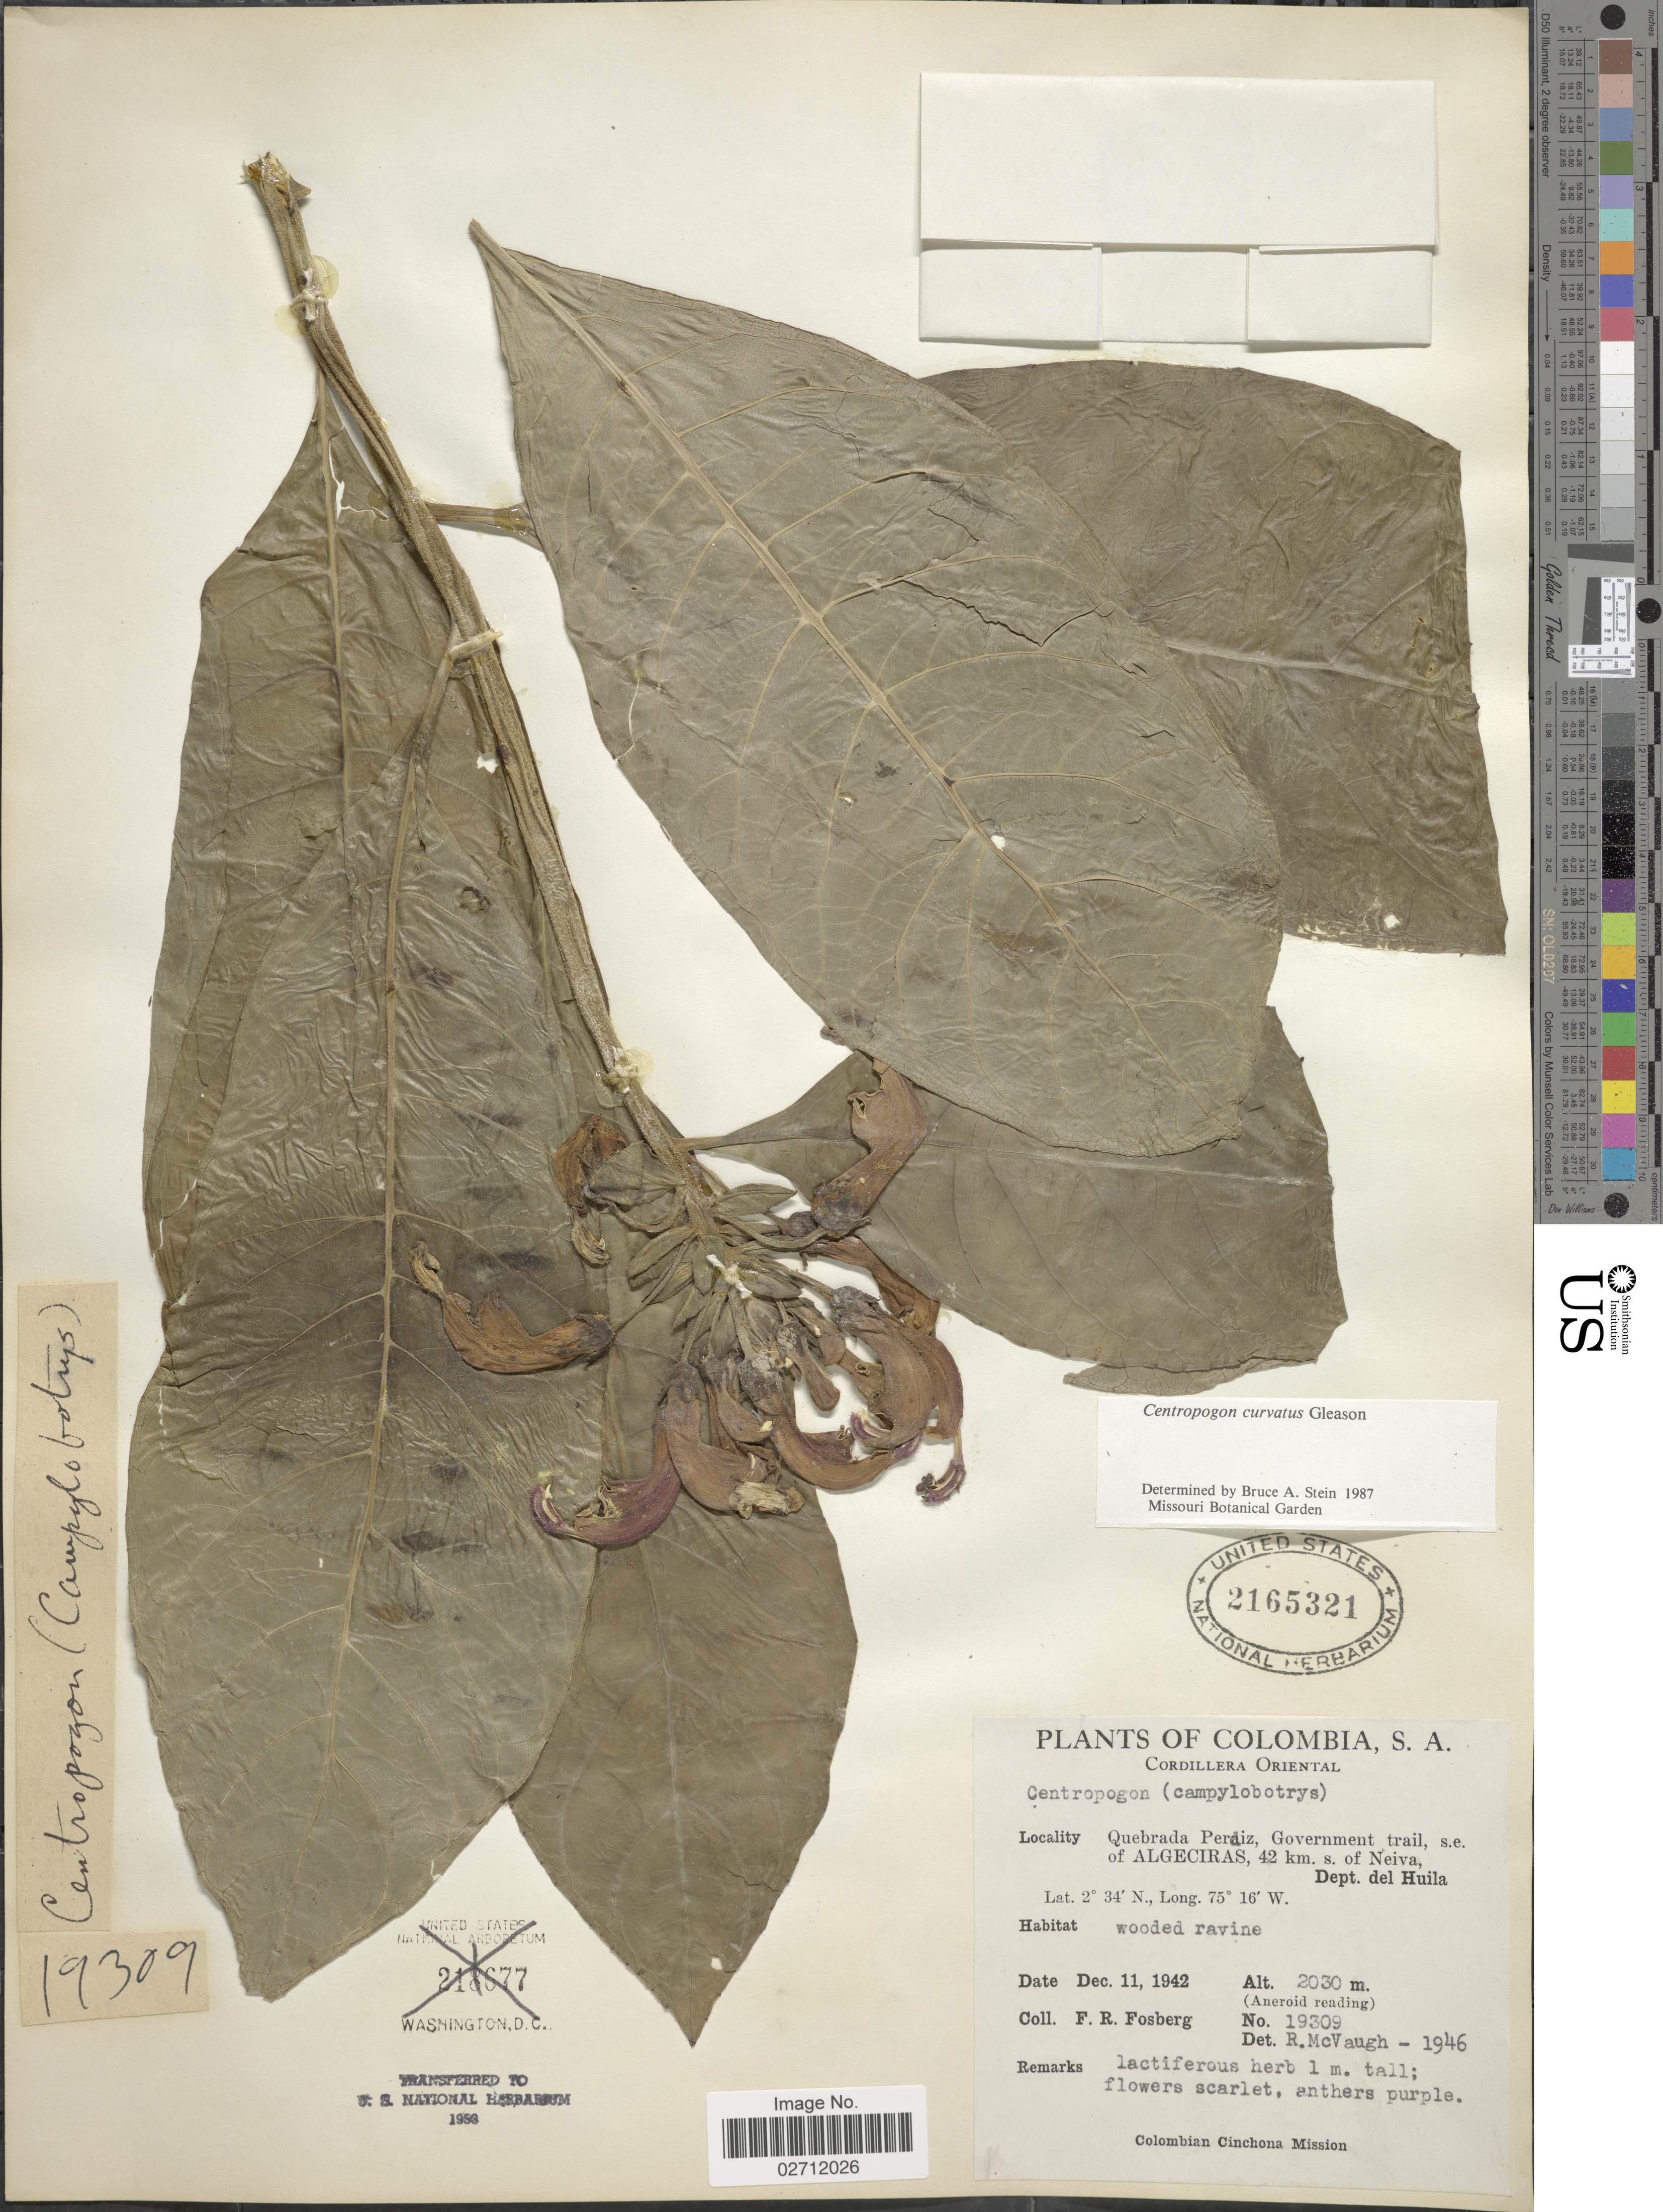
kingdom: Plantae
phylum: Tracheophyta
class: Magnoliopsida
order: Asterales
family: Campanulaceae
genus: Centropogon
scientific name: Centropogon curvatus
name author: Gleason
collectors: F. R. Fosberg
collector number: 19309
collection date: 1942-12-11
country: Colombia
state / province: Huila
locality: Cordillera Oriental, Quebrada Perdiz, Government trail, s.e. of Algeciras, 42 km. s. of Neiva.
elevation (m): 2030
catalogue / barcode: US 2165321